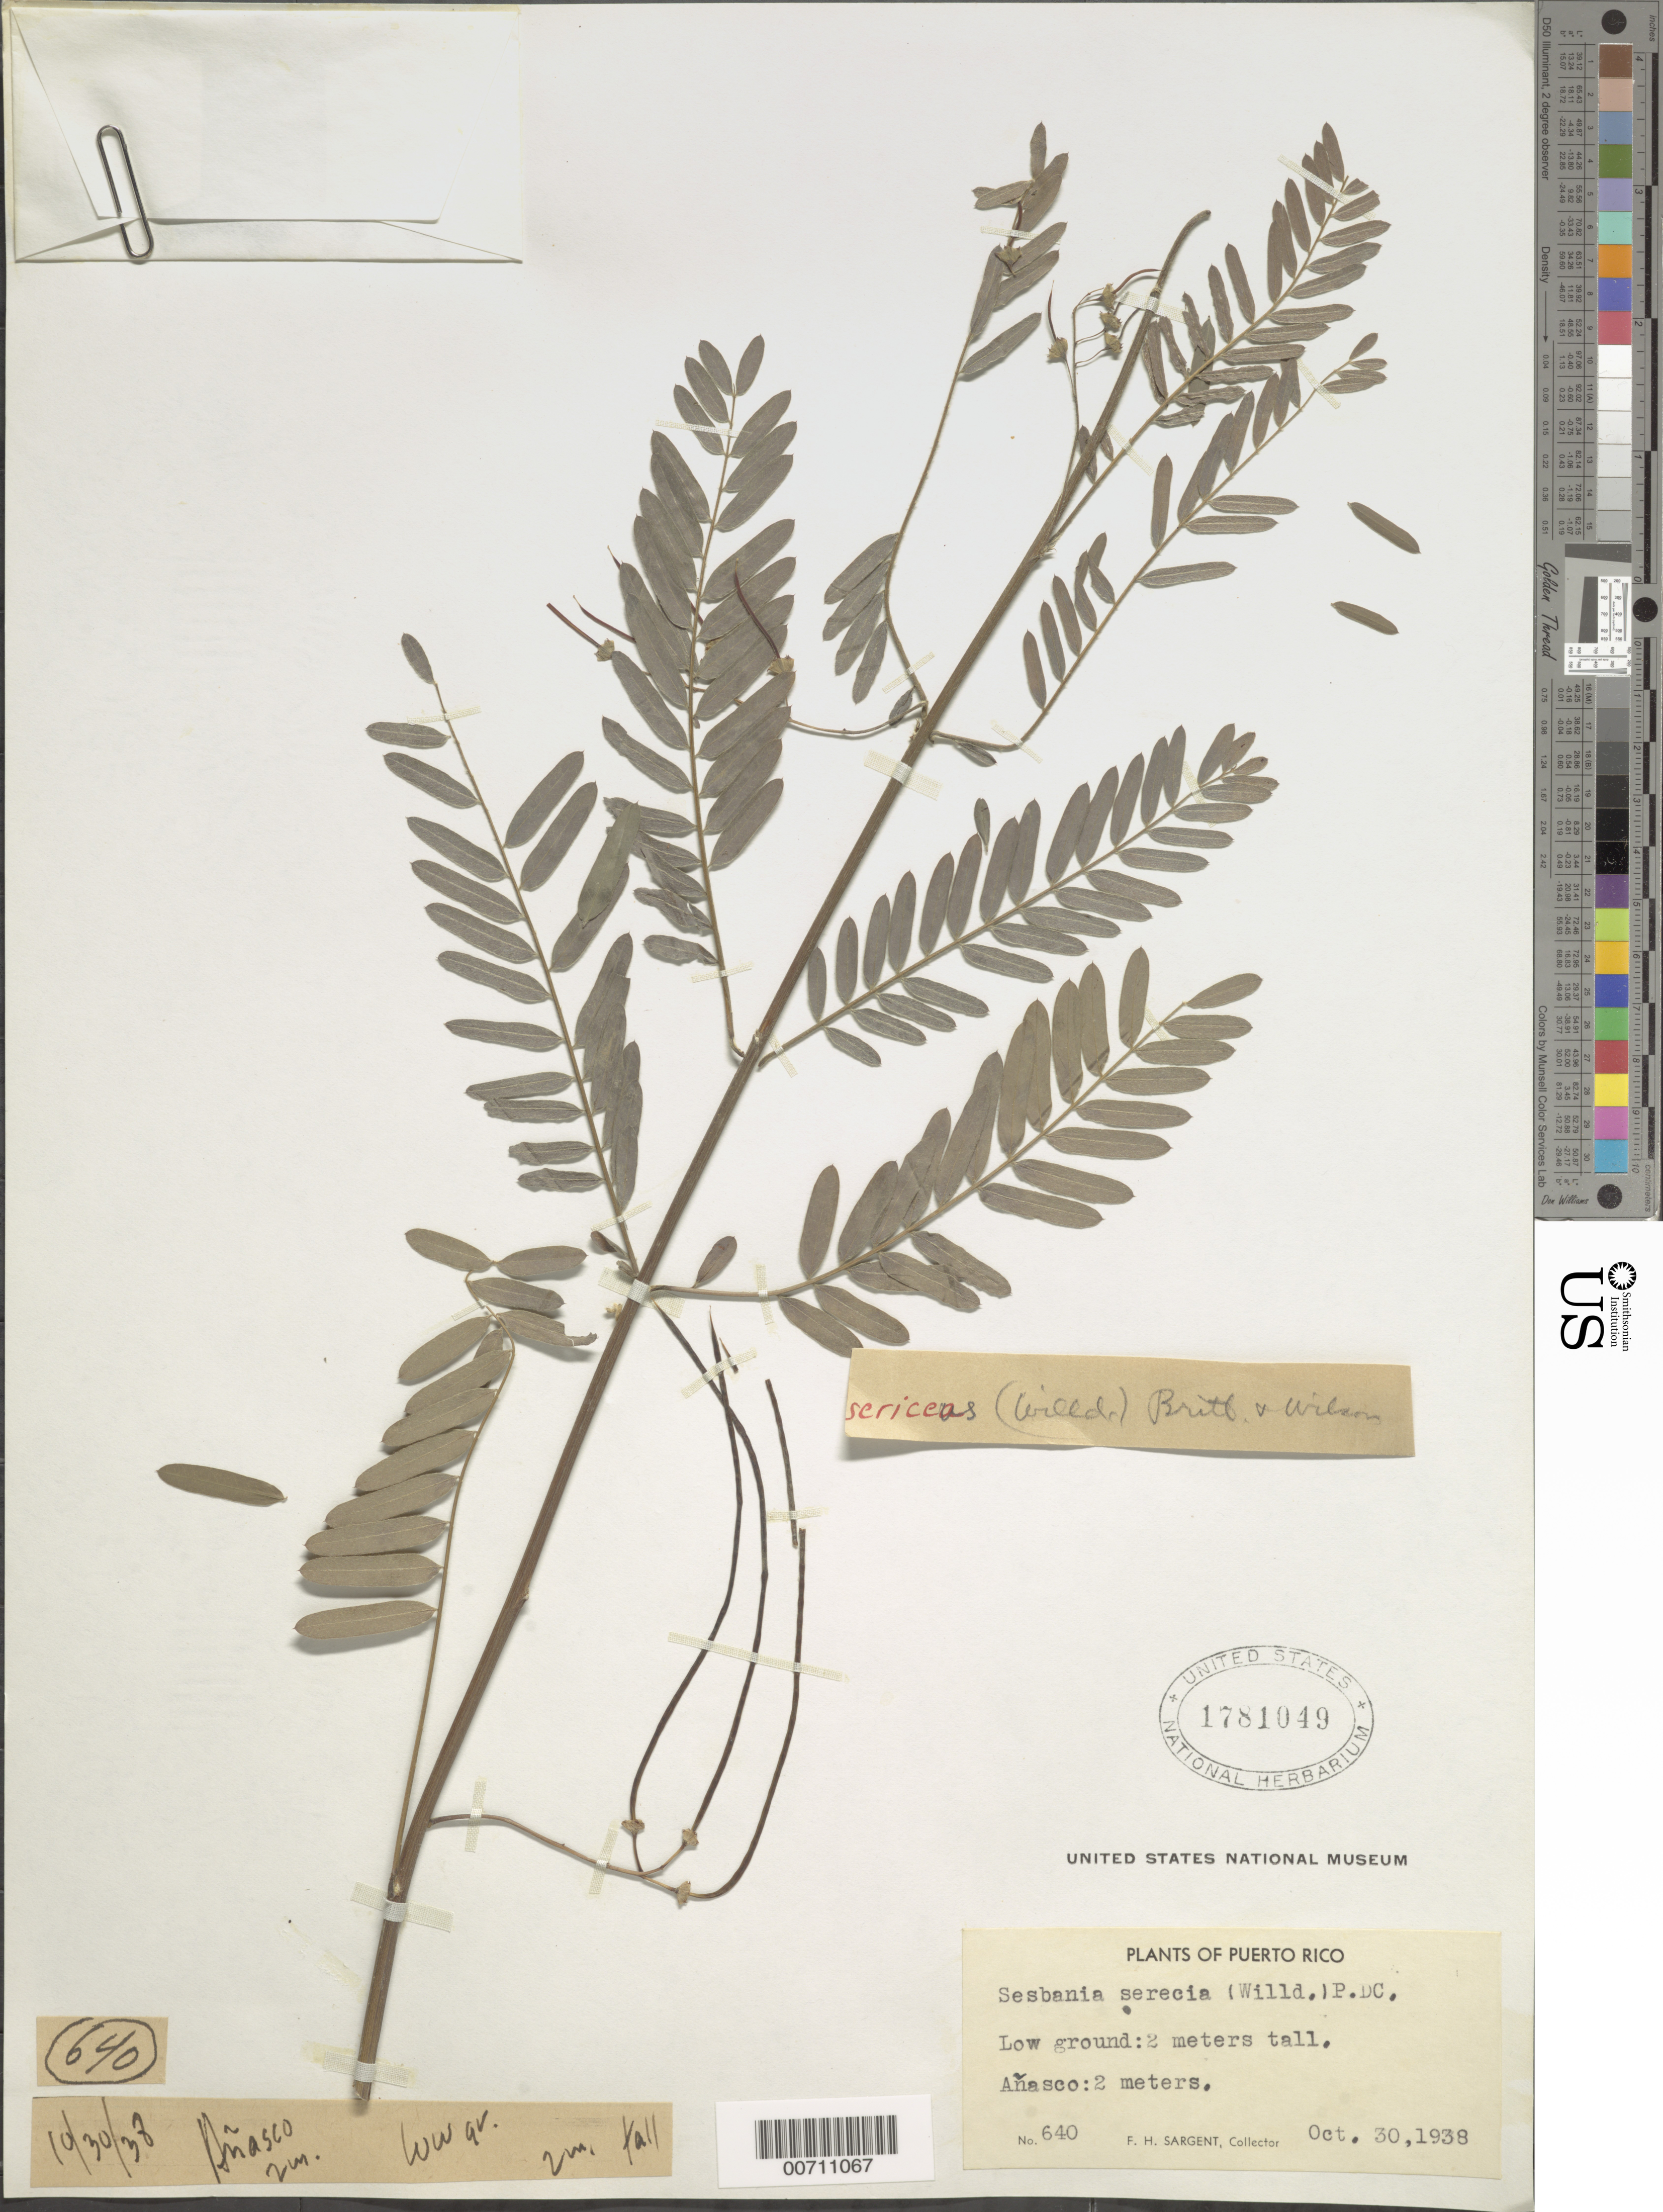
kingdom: Plantae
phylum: Tracheophyta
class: Magnoliopsida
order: Fabales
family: Fabaceae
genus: Sesbania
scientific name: Sesbania sericea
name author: (Willd.) Link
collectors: F. H. Sargent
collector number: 640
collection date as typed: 30 Oct 1938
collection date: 1938-10-30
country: Puerto Rico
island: Greater Antilles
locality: Anasco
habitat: Low ground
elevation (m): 2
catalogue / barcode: US 1781049